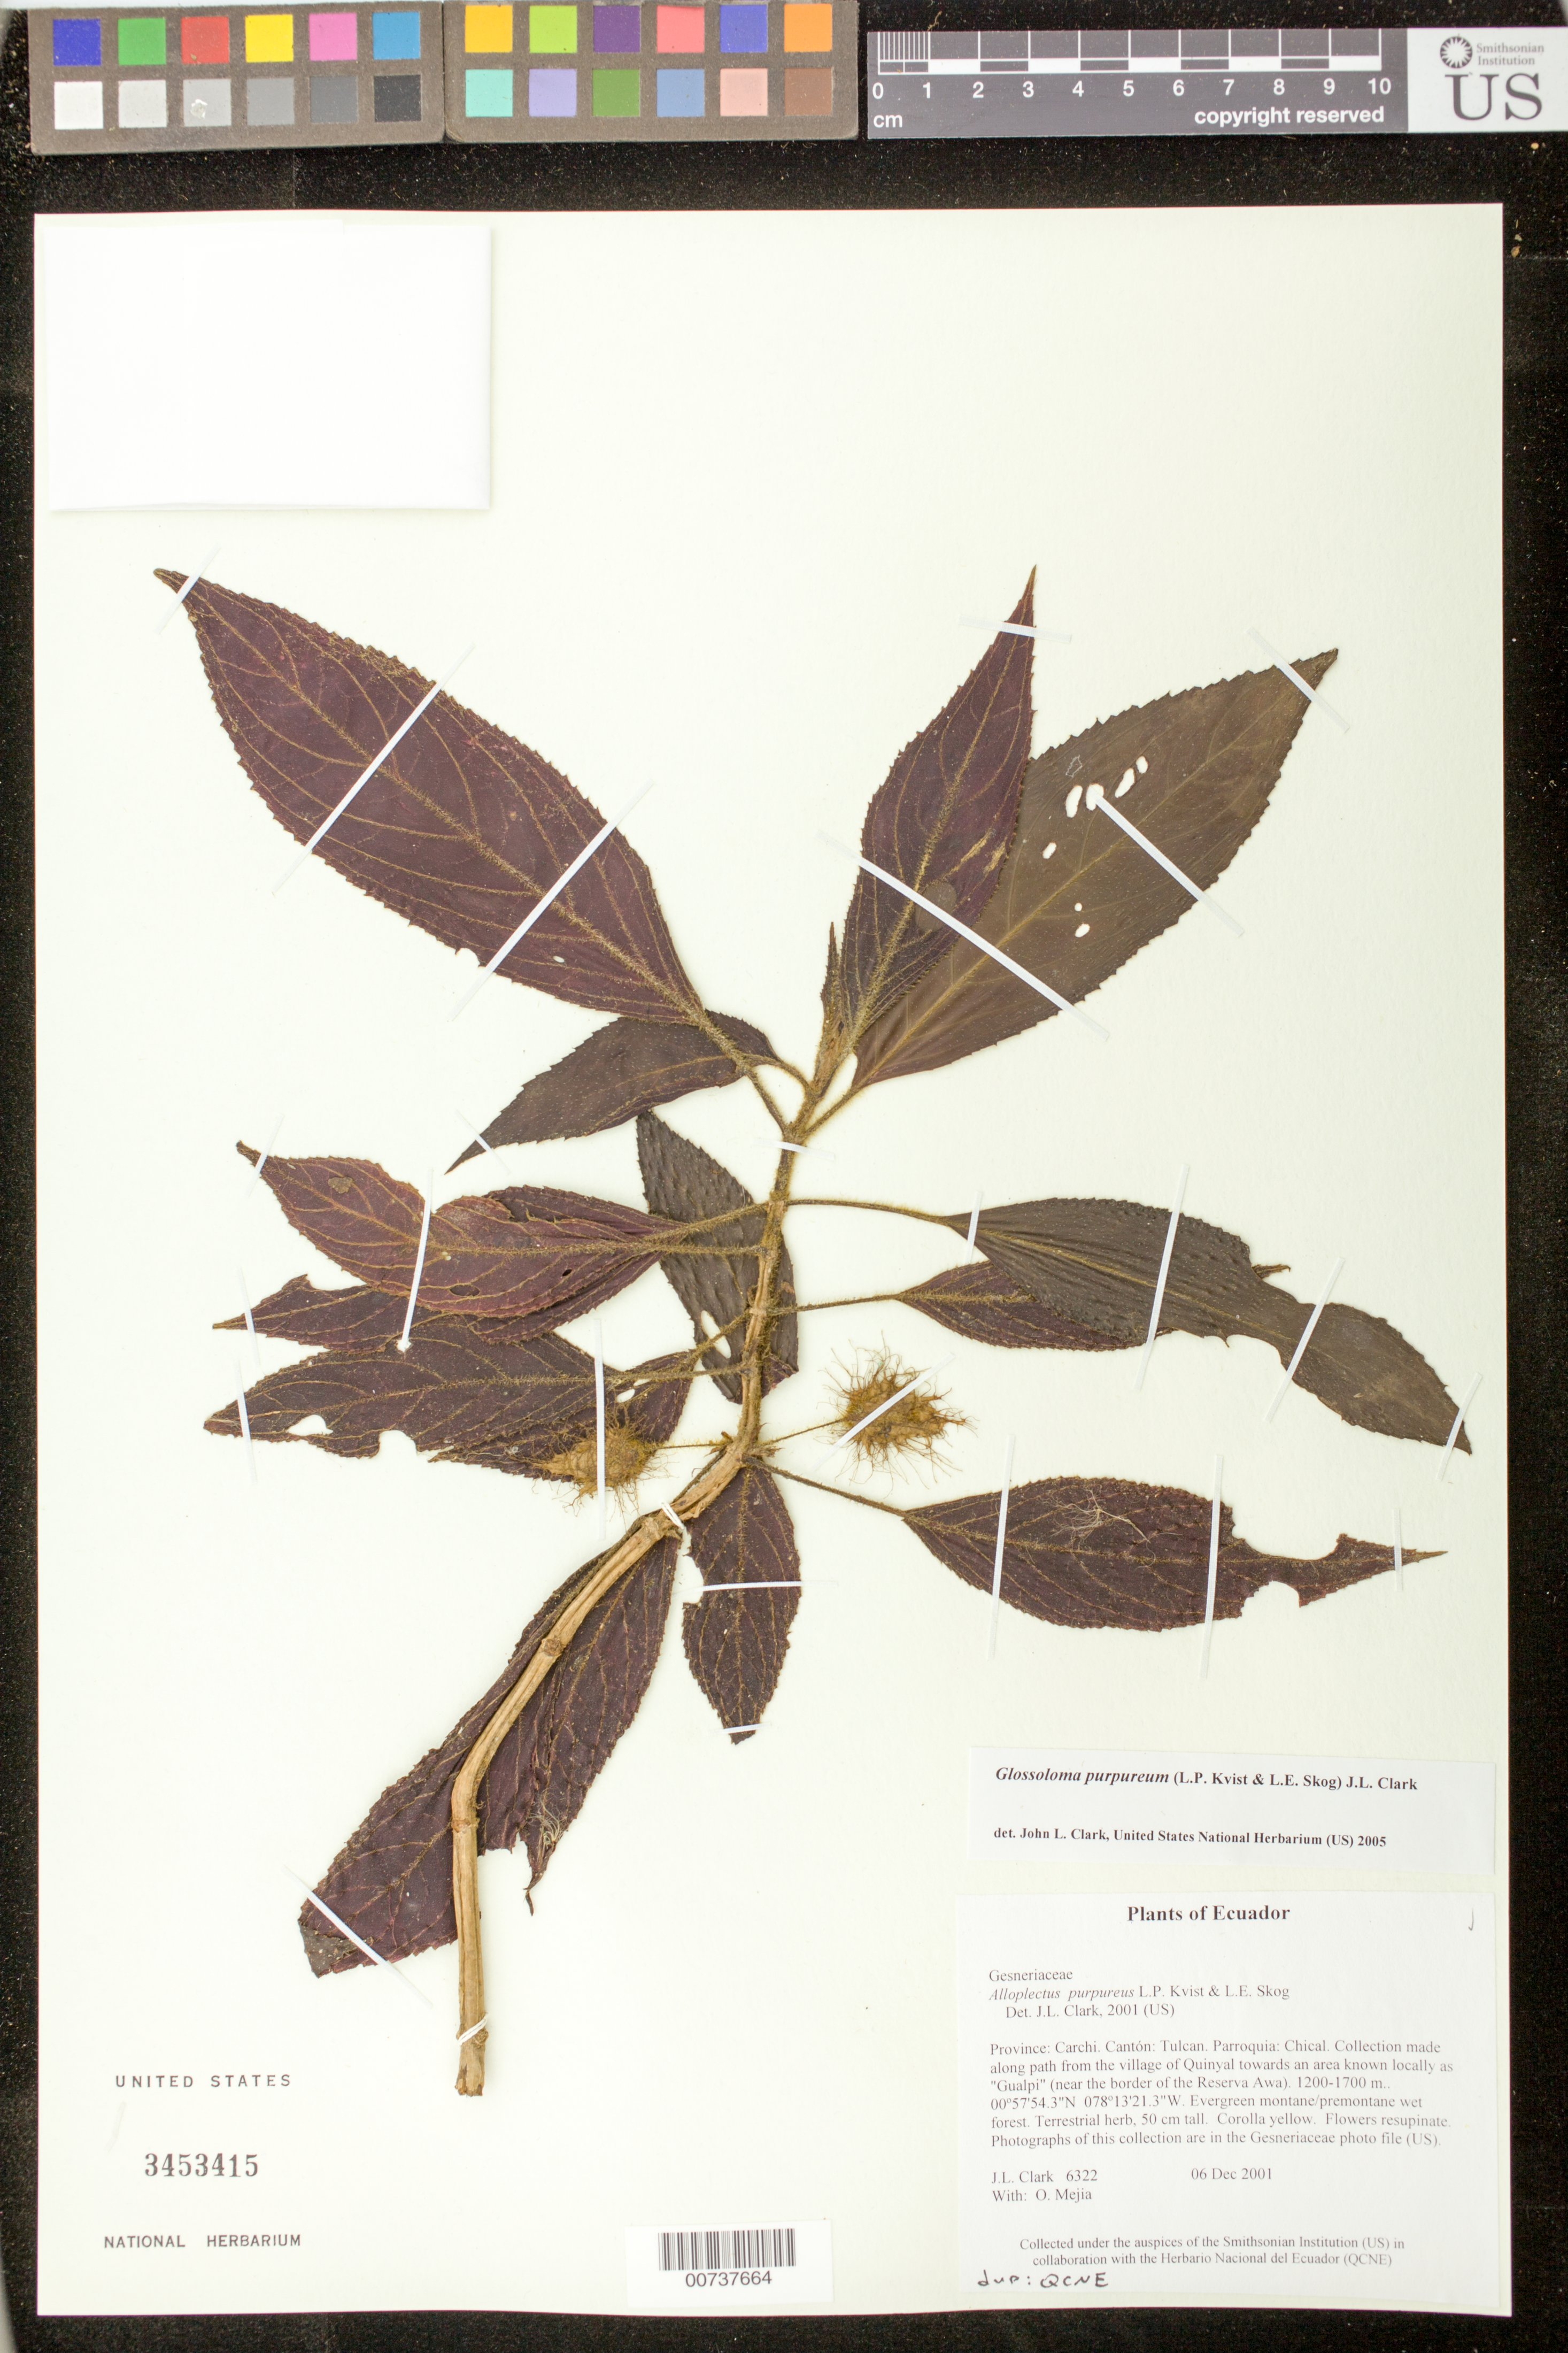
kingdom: Plantae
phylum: Tracheophyta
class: Magnoliopsida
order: Lamiales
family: Gesneriaceae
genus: Glossoloma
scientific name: Glossoloma purpureum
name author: (L.P. Kvist & L.E. Skog) J.L. Clark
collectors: J. L. Clark & O. Mejia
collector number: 6322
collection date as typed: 06 Dec 2001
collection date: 2001-12-06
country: Ecuador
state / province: Carchi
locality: Tulcan. Parroquia: Chical. Collection made along path from the village of Quinyal towards an area known locally as "Gualpi" (near the border of the Reserva Awa).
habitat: Evergreen montane/premontane wet forest.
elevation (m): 1200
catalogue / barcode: US 3453415